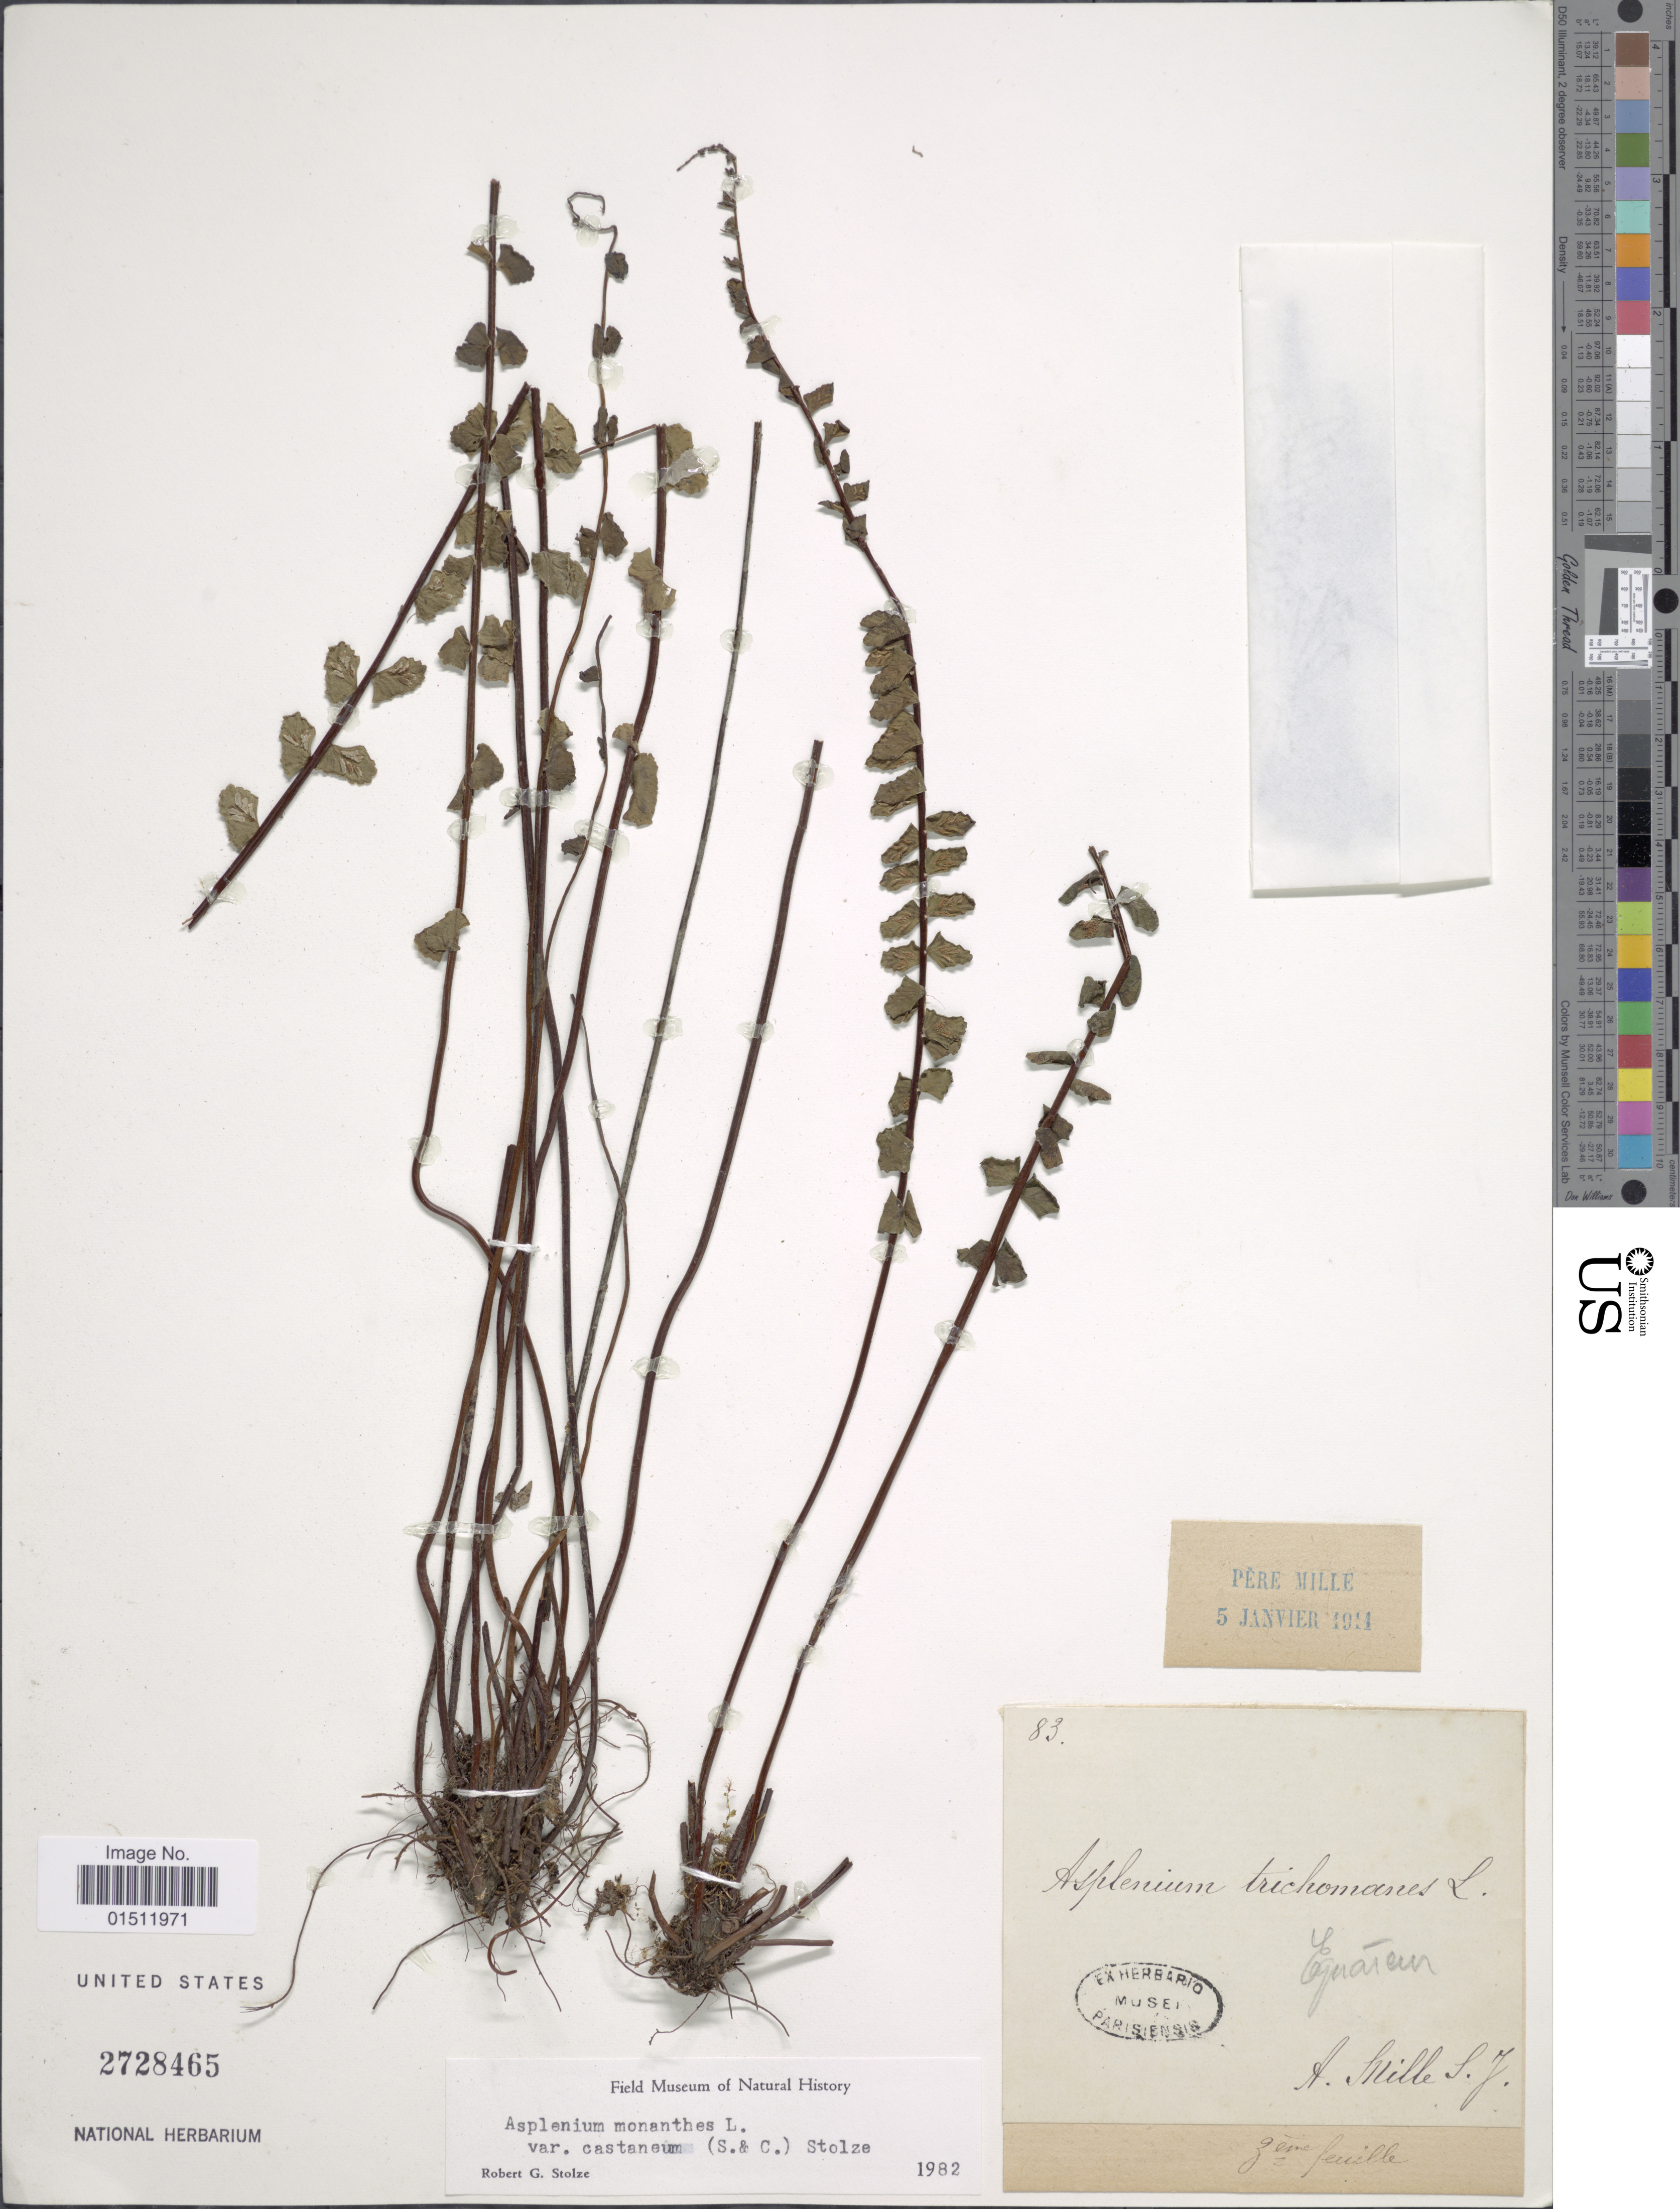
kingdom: Plantae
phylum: Tracheophyta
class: Polypodiopsida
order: Polypodiales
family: Aspleniaceae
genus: Asplenium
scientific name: Asplenium polyphyllum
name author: Bertol.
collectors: A. Mille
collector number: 83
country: Ecuador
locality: Equateur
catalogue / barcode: US 2728465